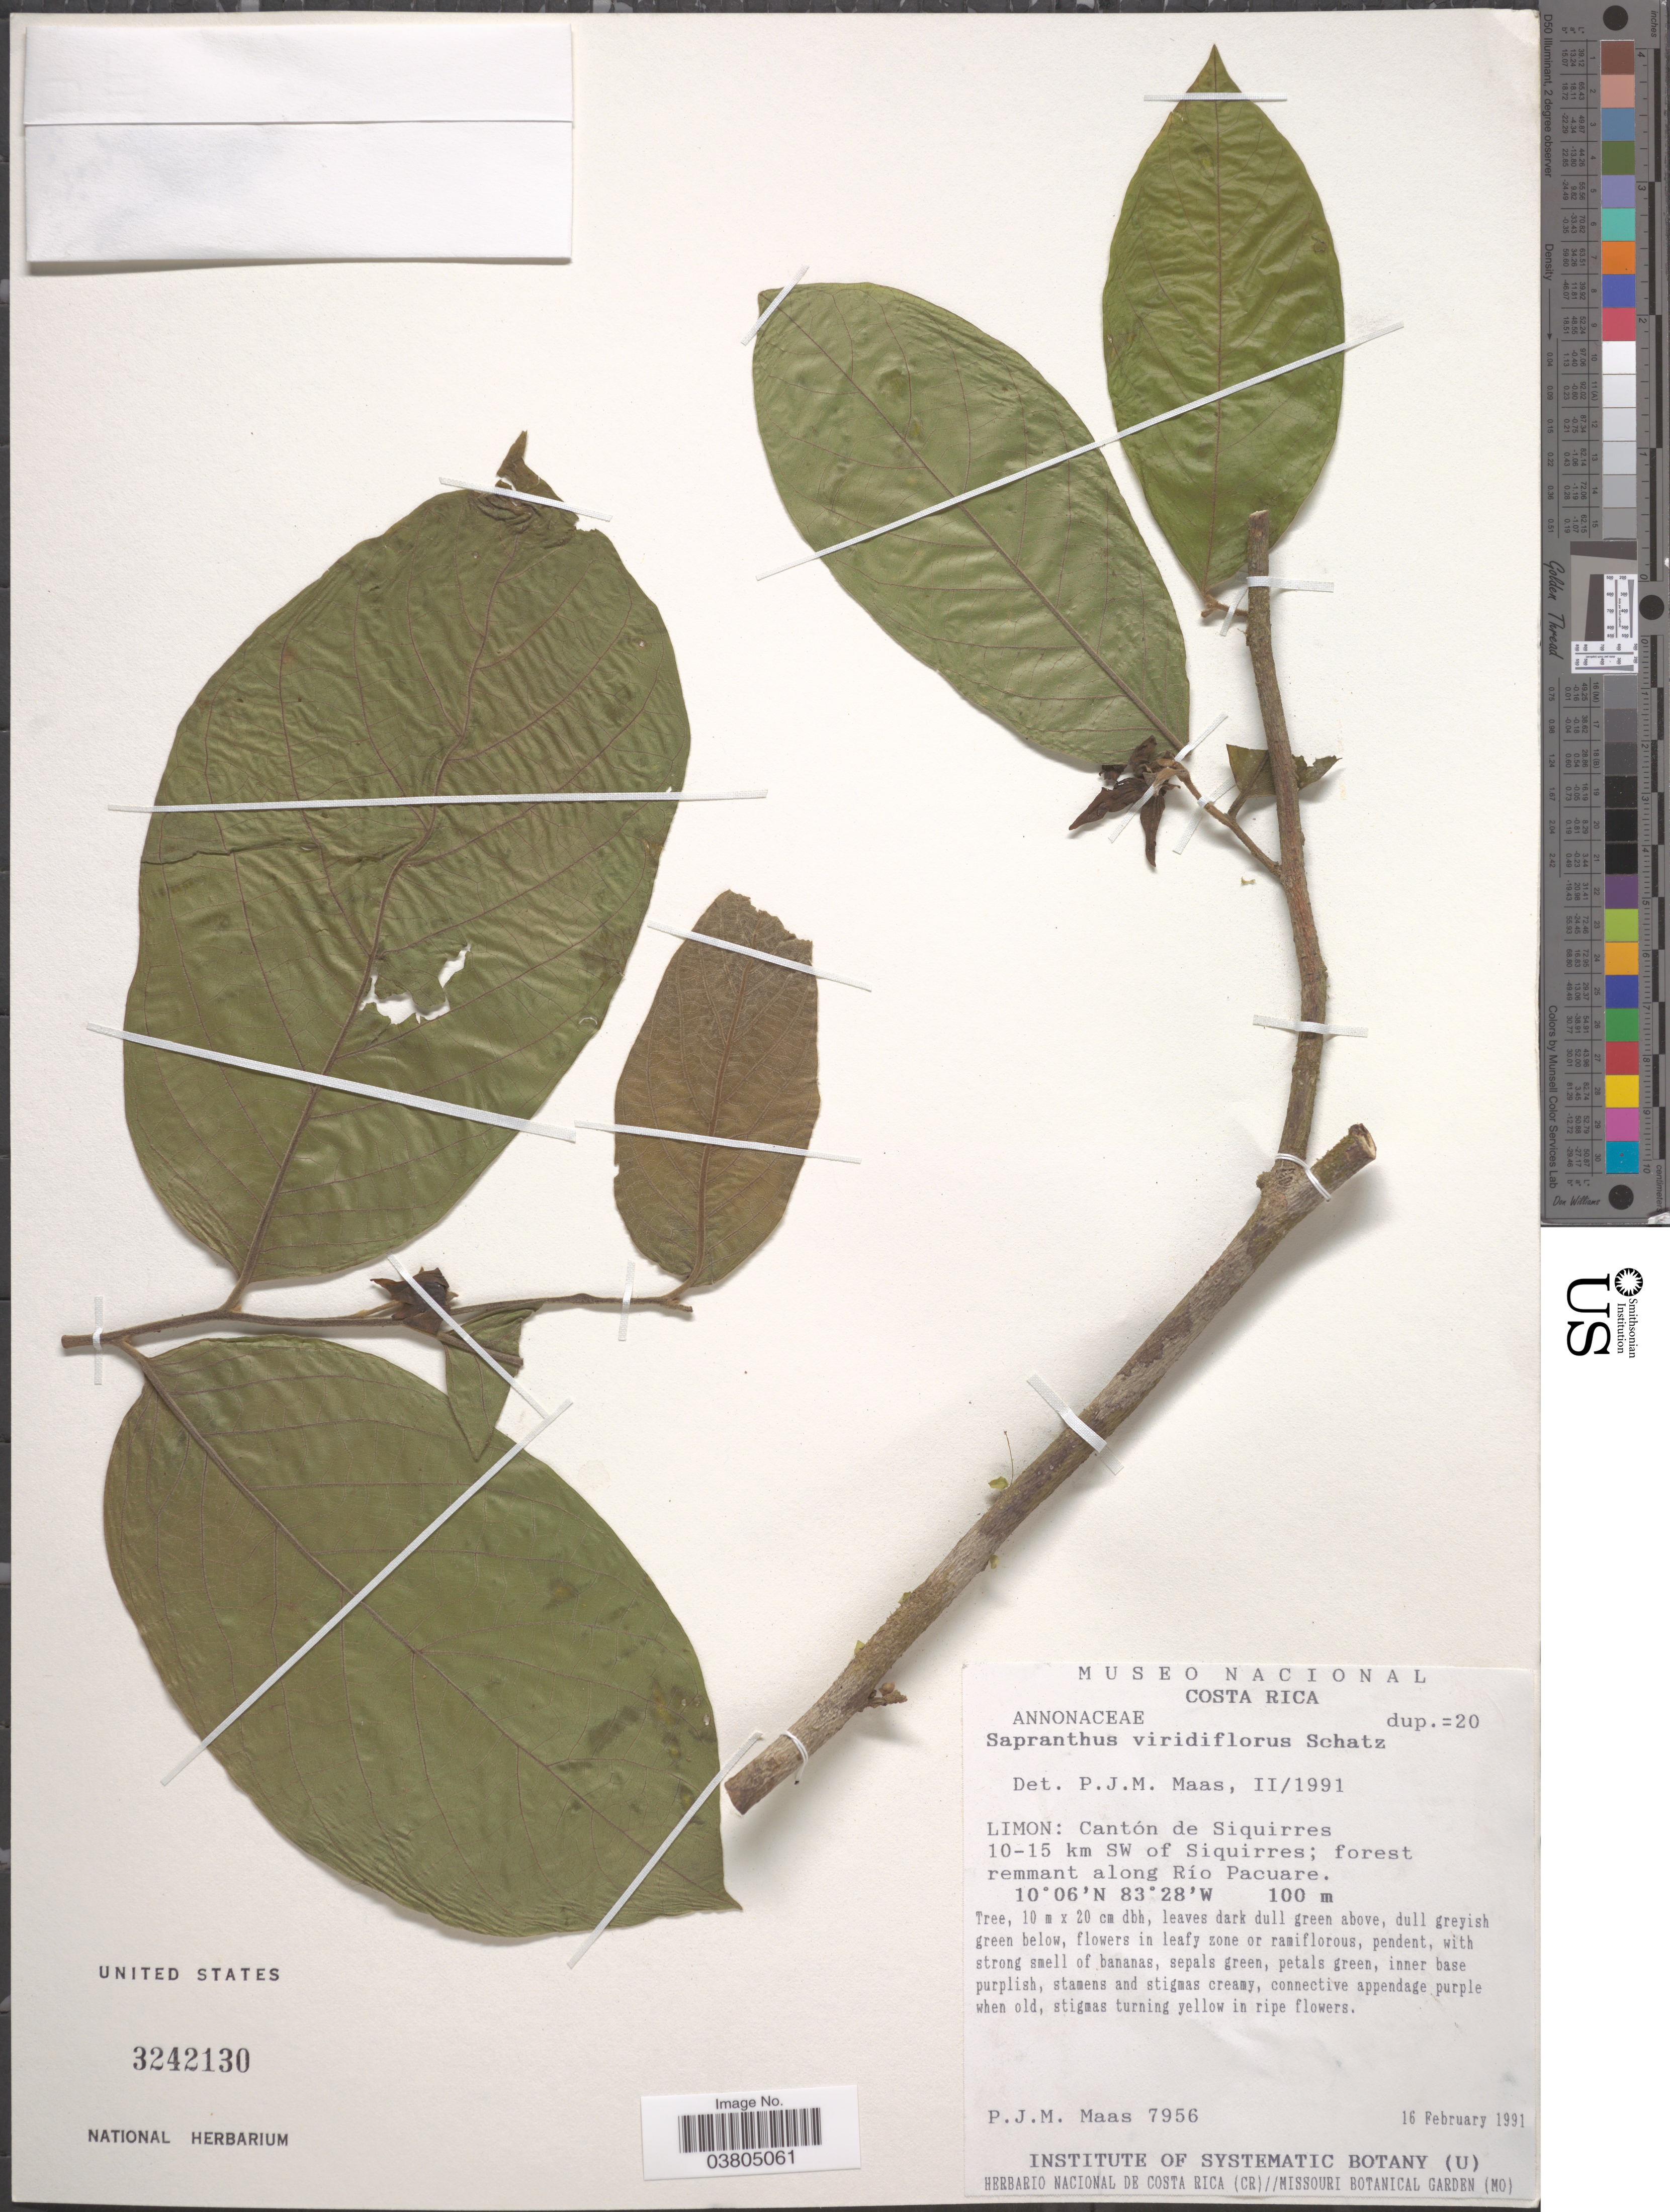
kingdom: Plantae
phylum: Tracheophyta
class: Magnoliopsida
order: Magnoliales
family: Annonaceae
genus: Sapranthus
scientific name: Sapranthus viridiflorus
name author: G.E. Schatz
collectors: P. Maas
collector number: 7956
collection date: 1991-02-16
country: Costa Rica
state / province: Limón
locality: Cantón de Siquirres 10-15 km SW of Siquirres; forest remmant along Río Pacuare.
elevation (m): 100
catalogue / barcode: US 3242130